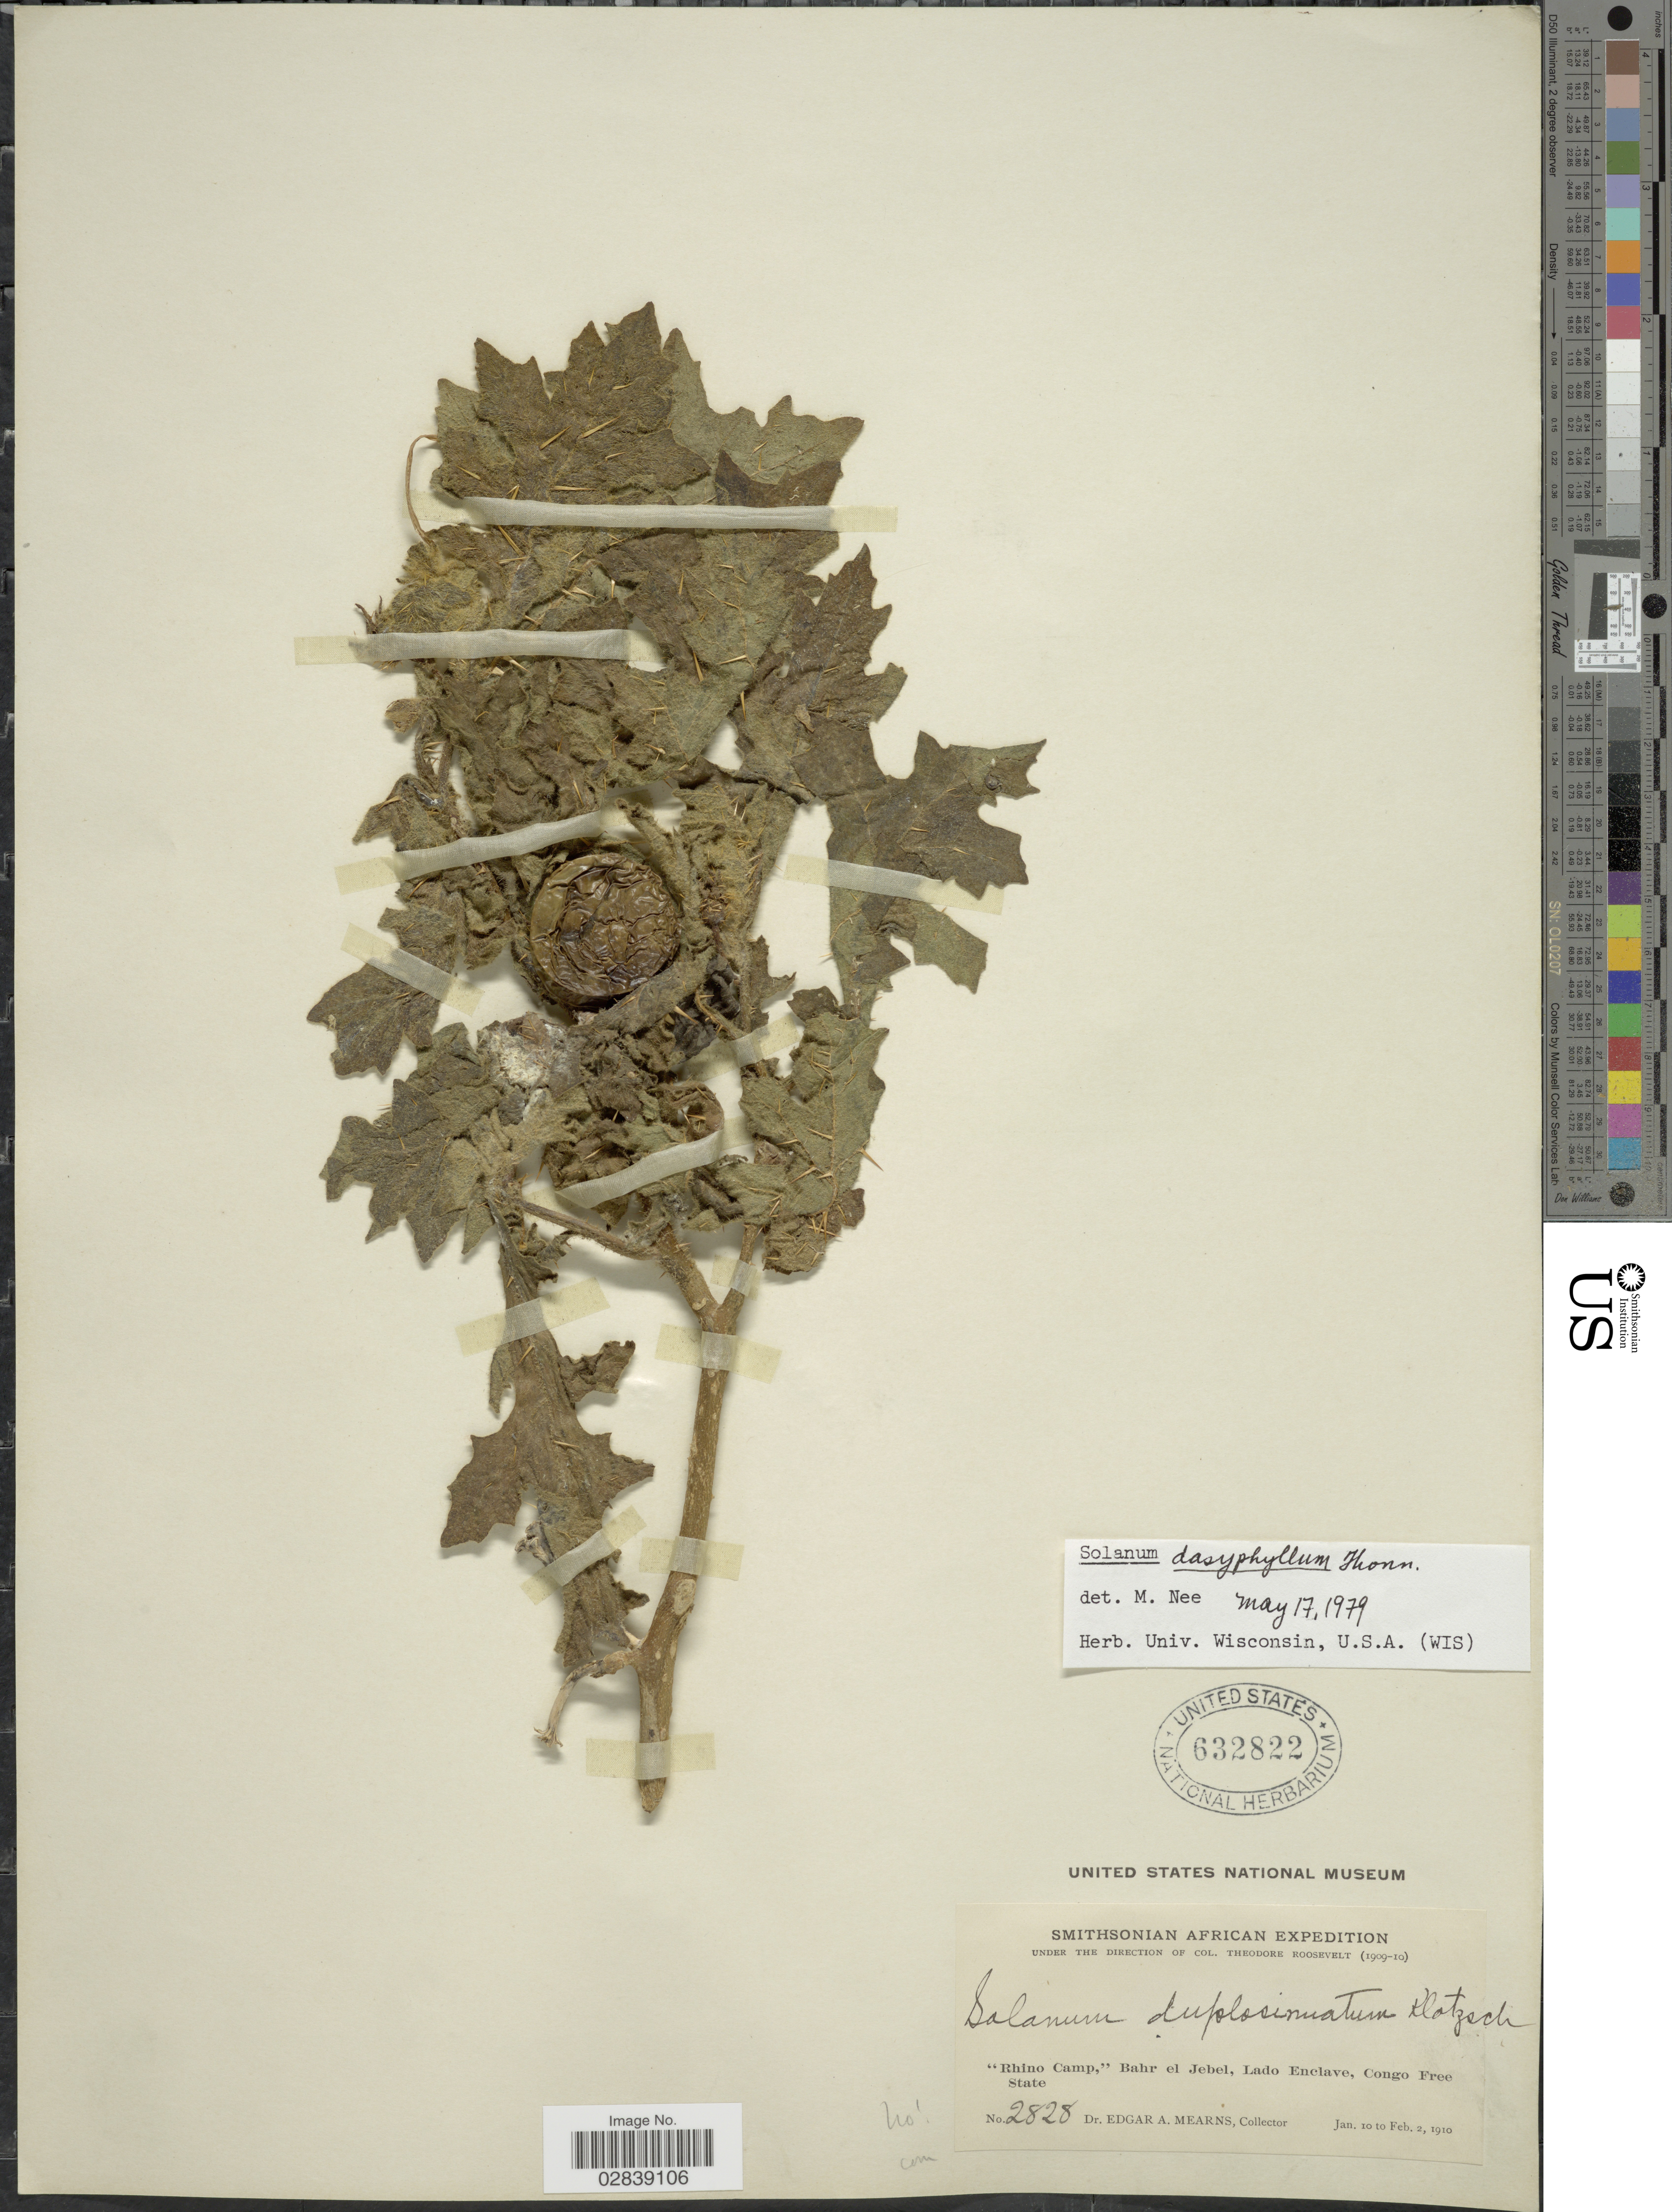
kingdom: Plantae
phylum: Tracheophyta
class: Magnoliopsida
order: Solanales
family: Solanaceae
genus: Solanum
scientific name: Solanum dasyphyllum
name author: Schumach. & Thonn.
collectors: E. A. Mearns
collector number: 2828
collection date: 1910-01-10/1910-02-02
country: Congo, Democratic Republic of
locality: Rhino Camp,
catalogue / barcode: US 632822